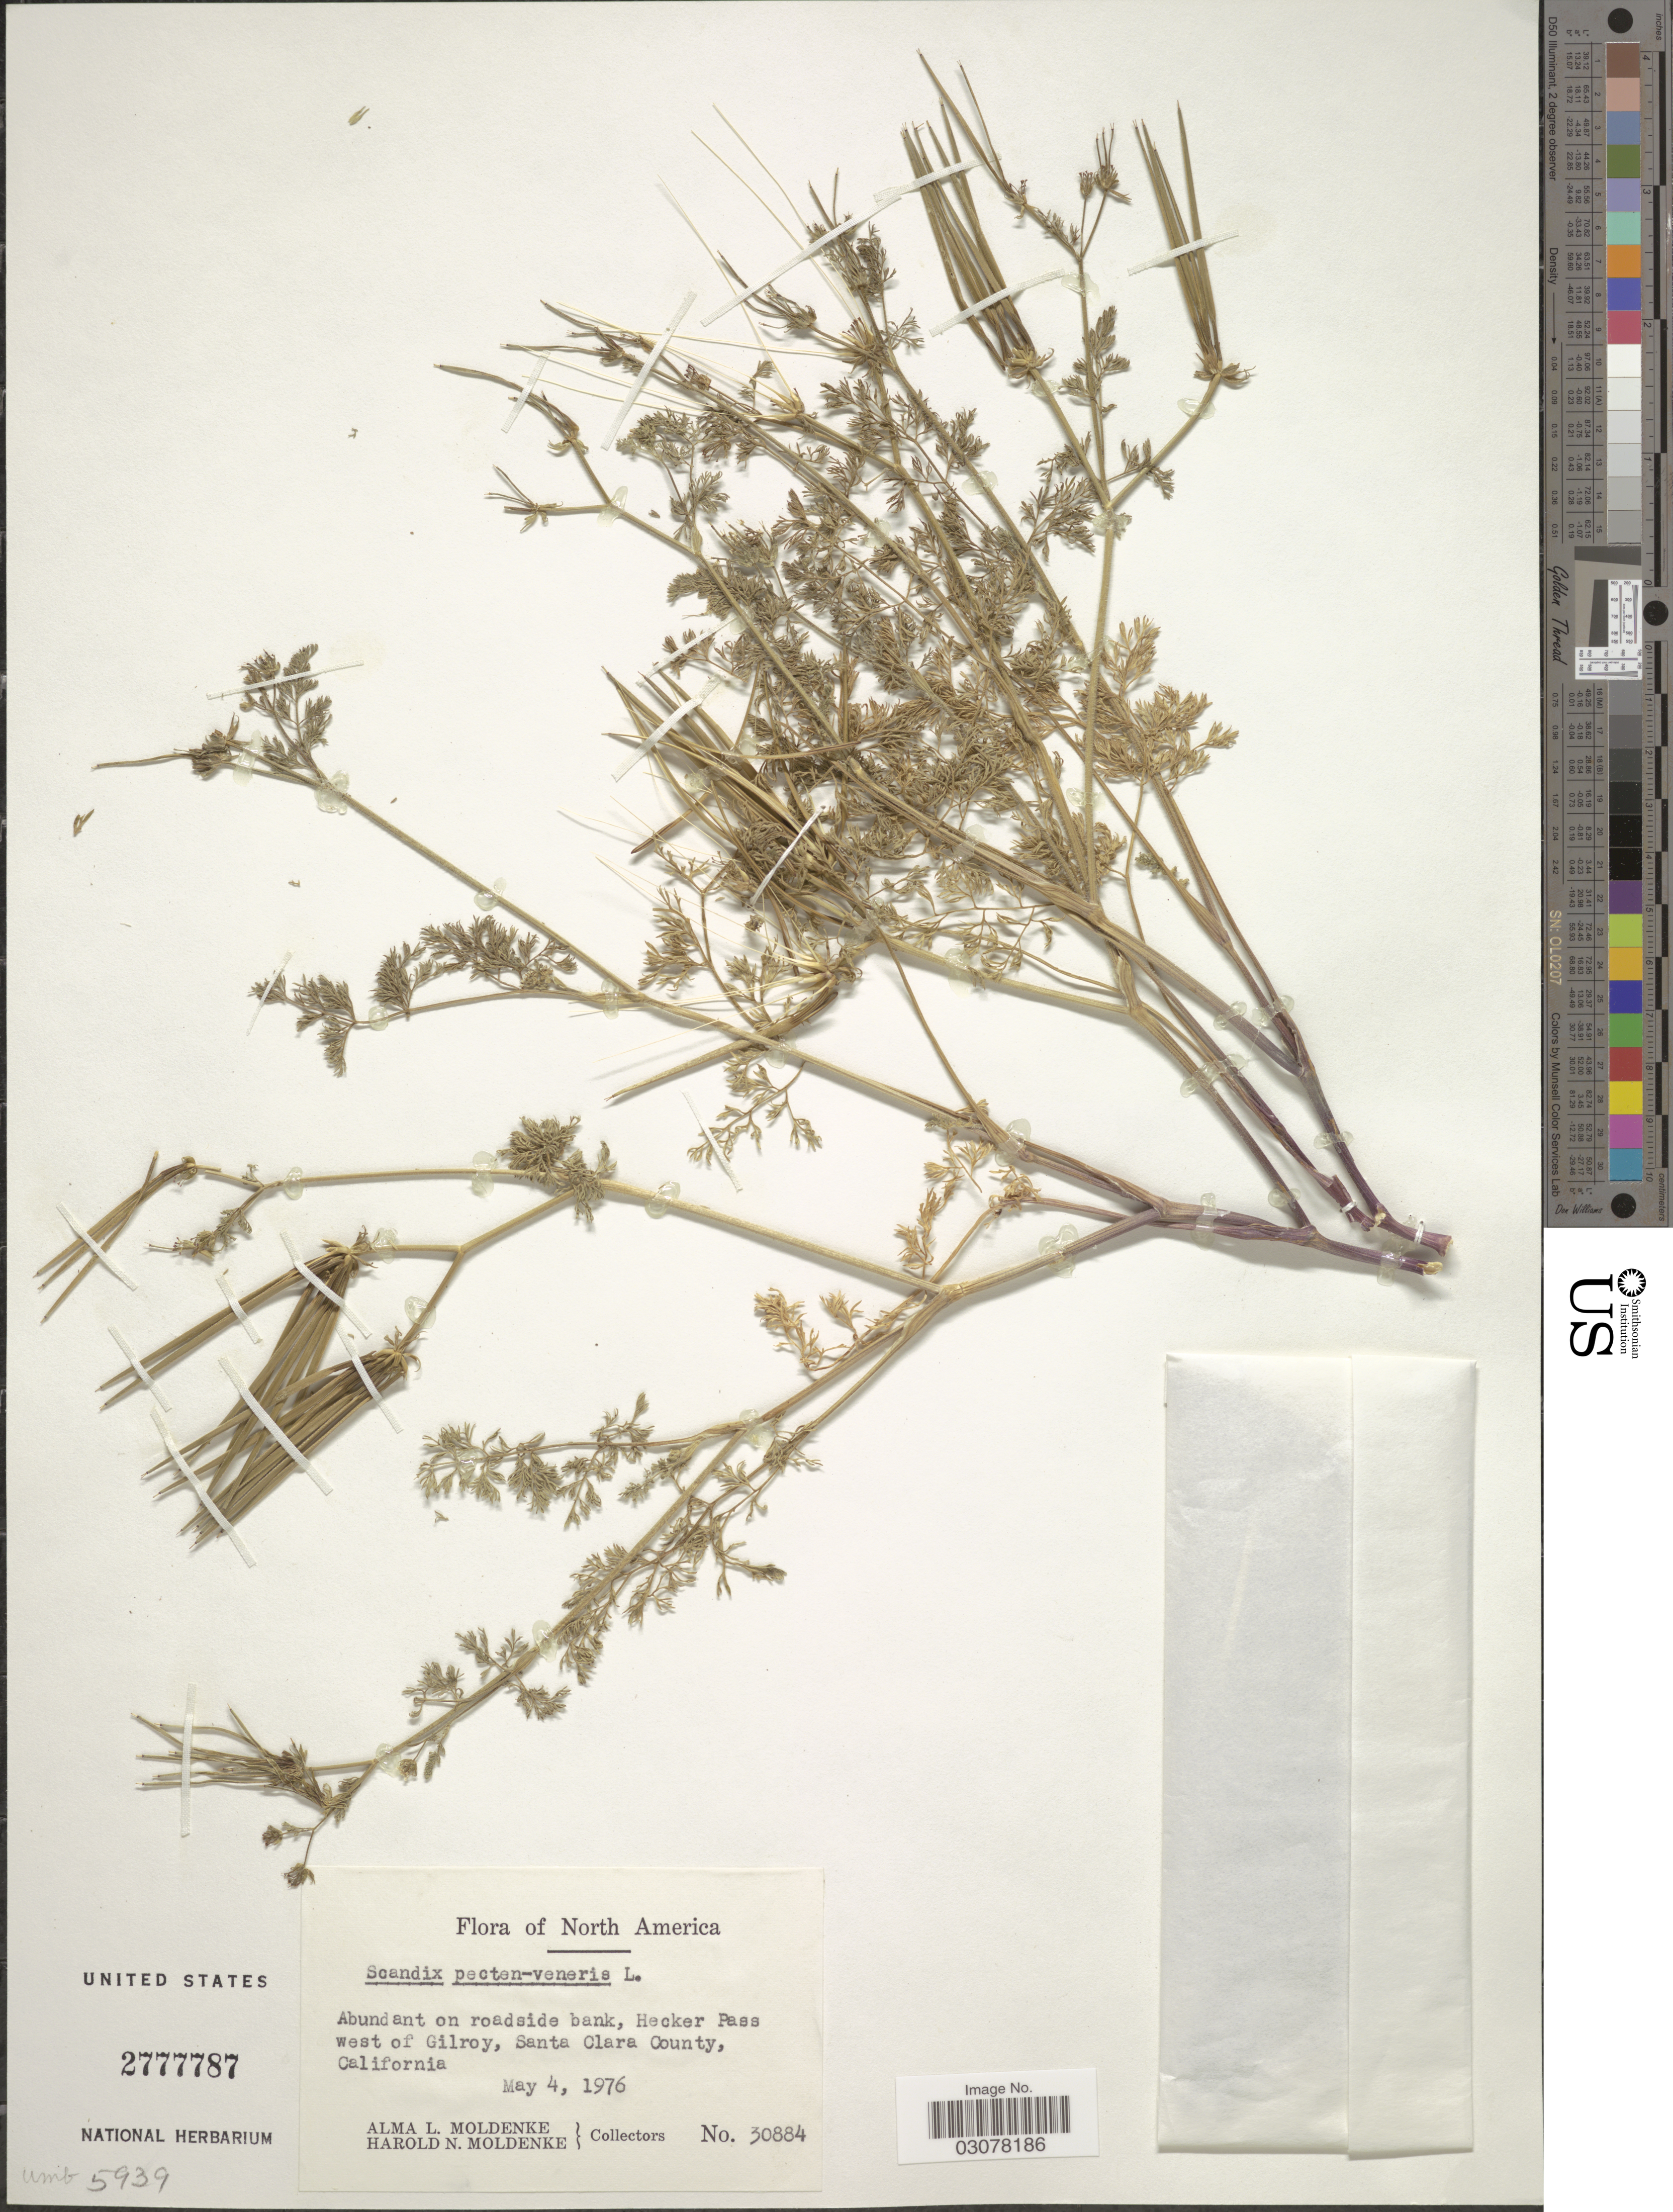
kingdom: Plantae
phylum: Tracheophyta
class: Magnoliopsida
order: Apiales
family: Apiaceae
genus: Scandix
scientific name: Scandix pecten-veneris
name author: L.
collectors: A. L. Moldenke & H. N. Moldenke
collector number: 30884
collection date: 1976-05-04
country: United States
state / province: California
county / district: Santa Clara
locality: Hecker Pass west of Gilroy, Santa Clara County.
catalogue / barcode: US 2777787